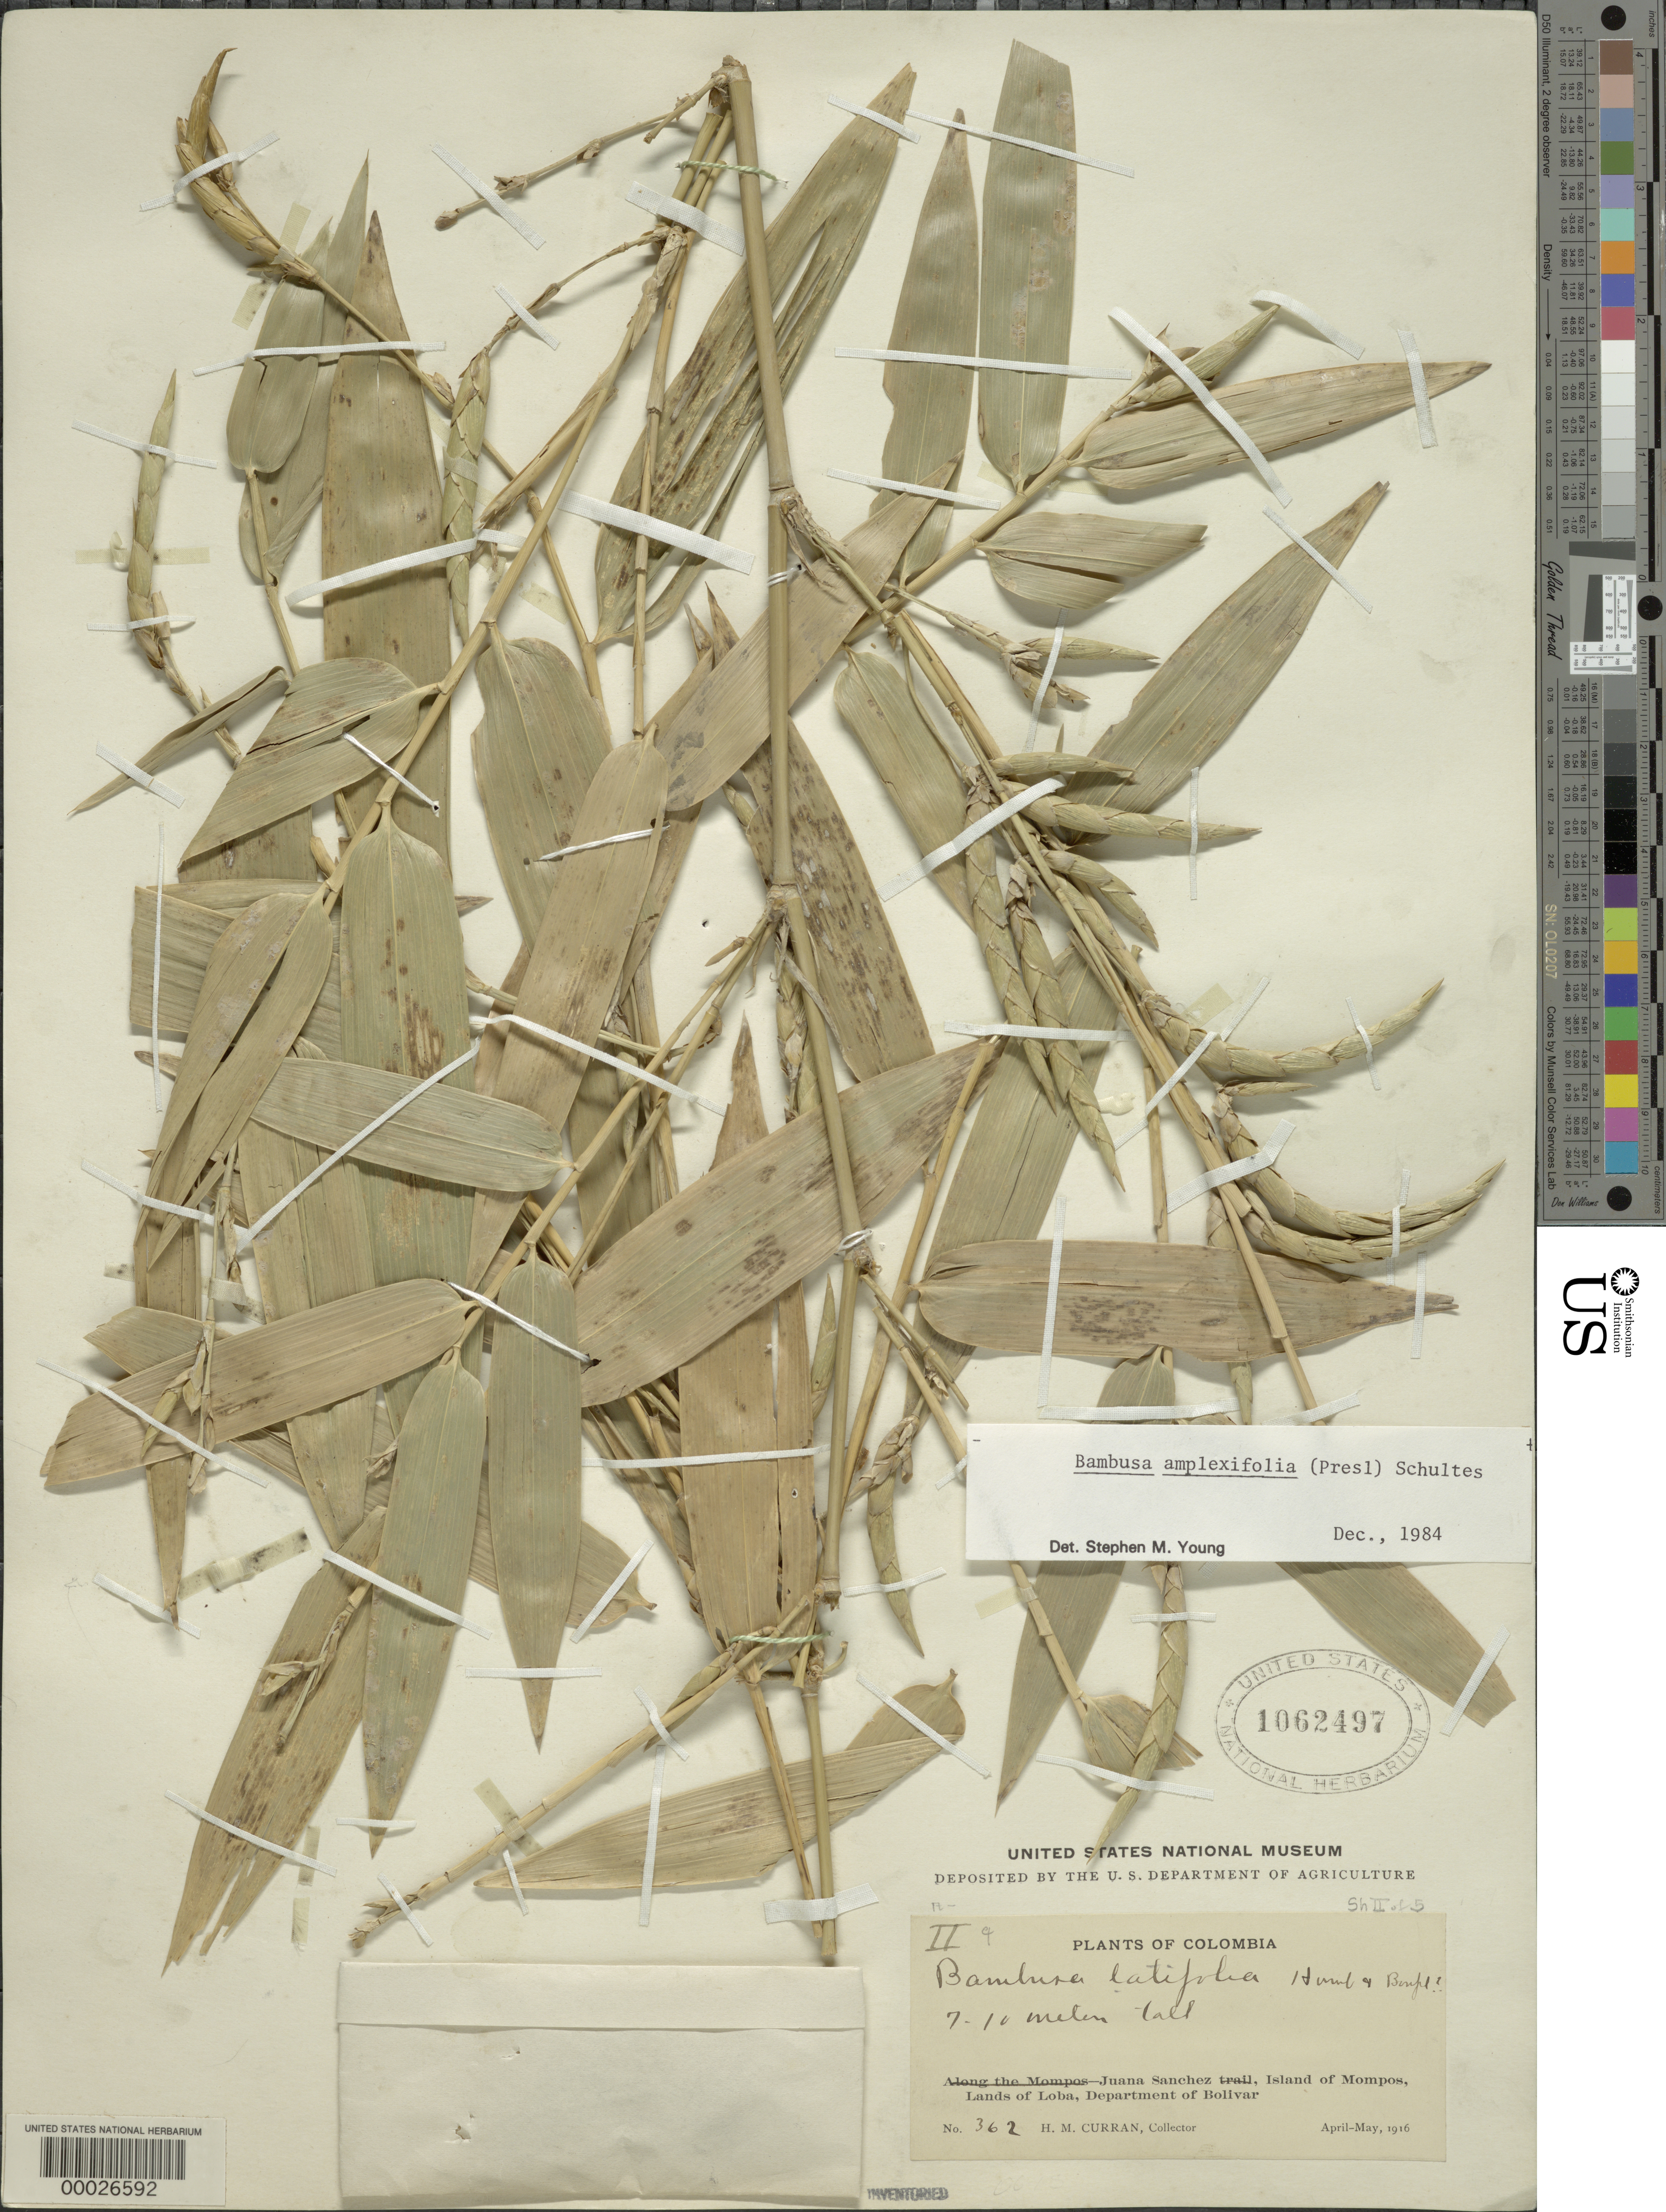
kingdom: Plantae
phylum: Tracheophyta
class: Liliopsida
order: Poales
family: Poaceae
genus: Guadua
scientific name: Guadua amplexifolia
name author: J. Presl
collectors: H. M. Curran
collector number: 362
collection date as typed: Apr 1916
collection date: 1916-04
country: Colombia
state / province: Bolívar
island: Mompos I.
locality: Juana Sanchez, Island of Mompos, Lands of Loba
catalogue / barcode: US 1062497